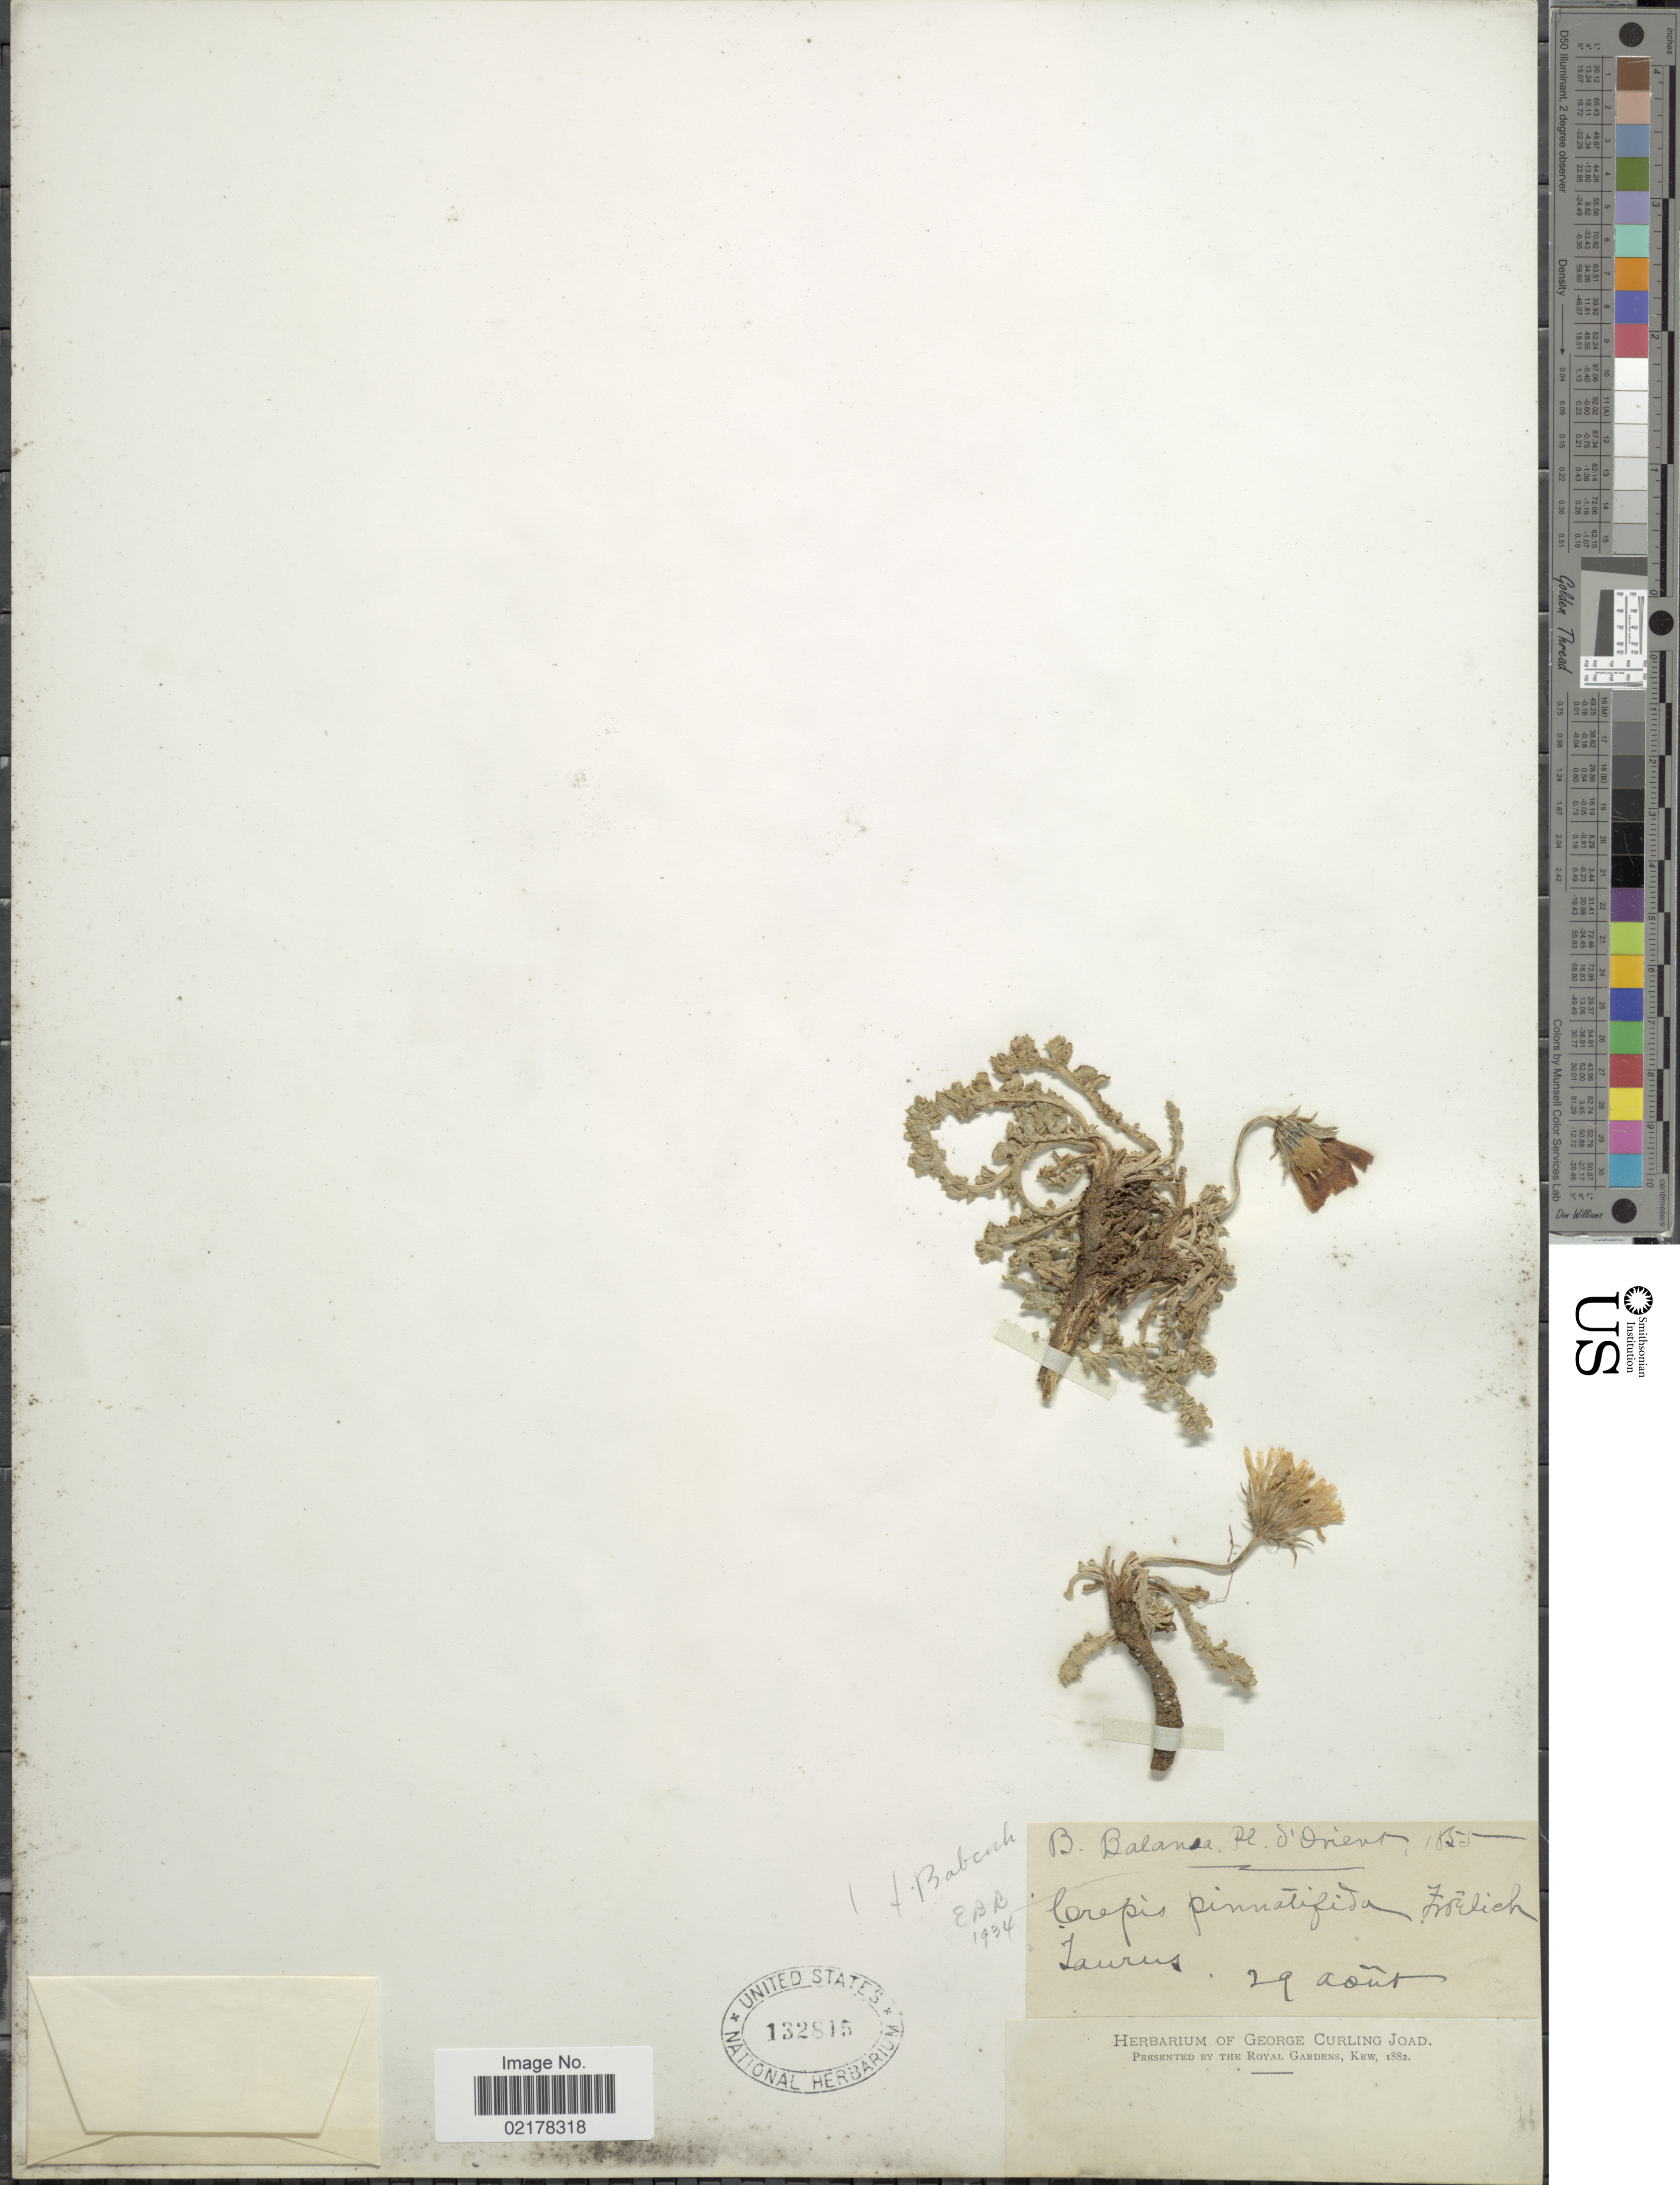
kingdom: Plantae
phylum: Tracheophyta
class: Magnoliopsida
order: Asterales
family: Asteraceae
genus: Crepis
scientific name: Crepis capillaris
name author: (L.) Wallr.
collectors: B. Balansa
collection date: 1855-08-09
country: Turkey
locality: Taurus [interpreted]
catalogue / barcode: US 132815